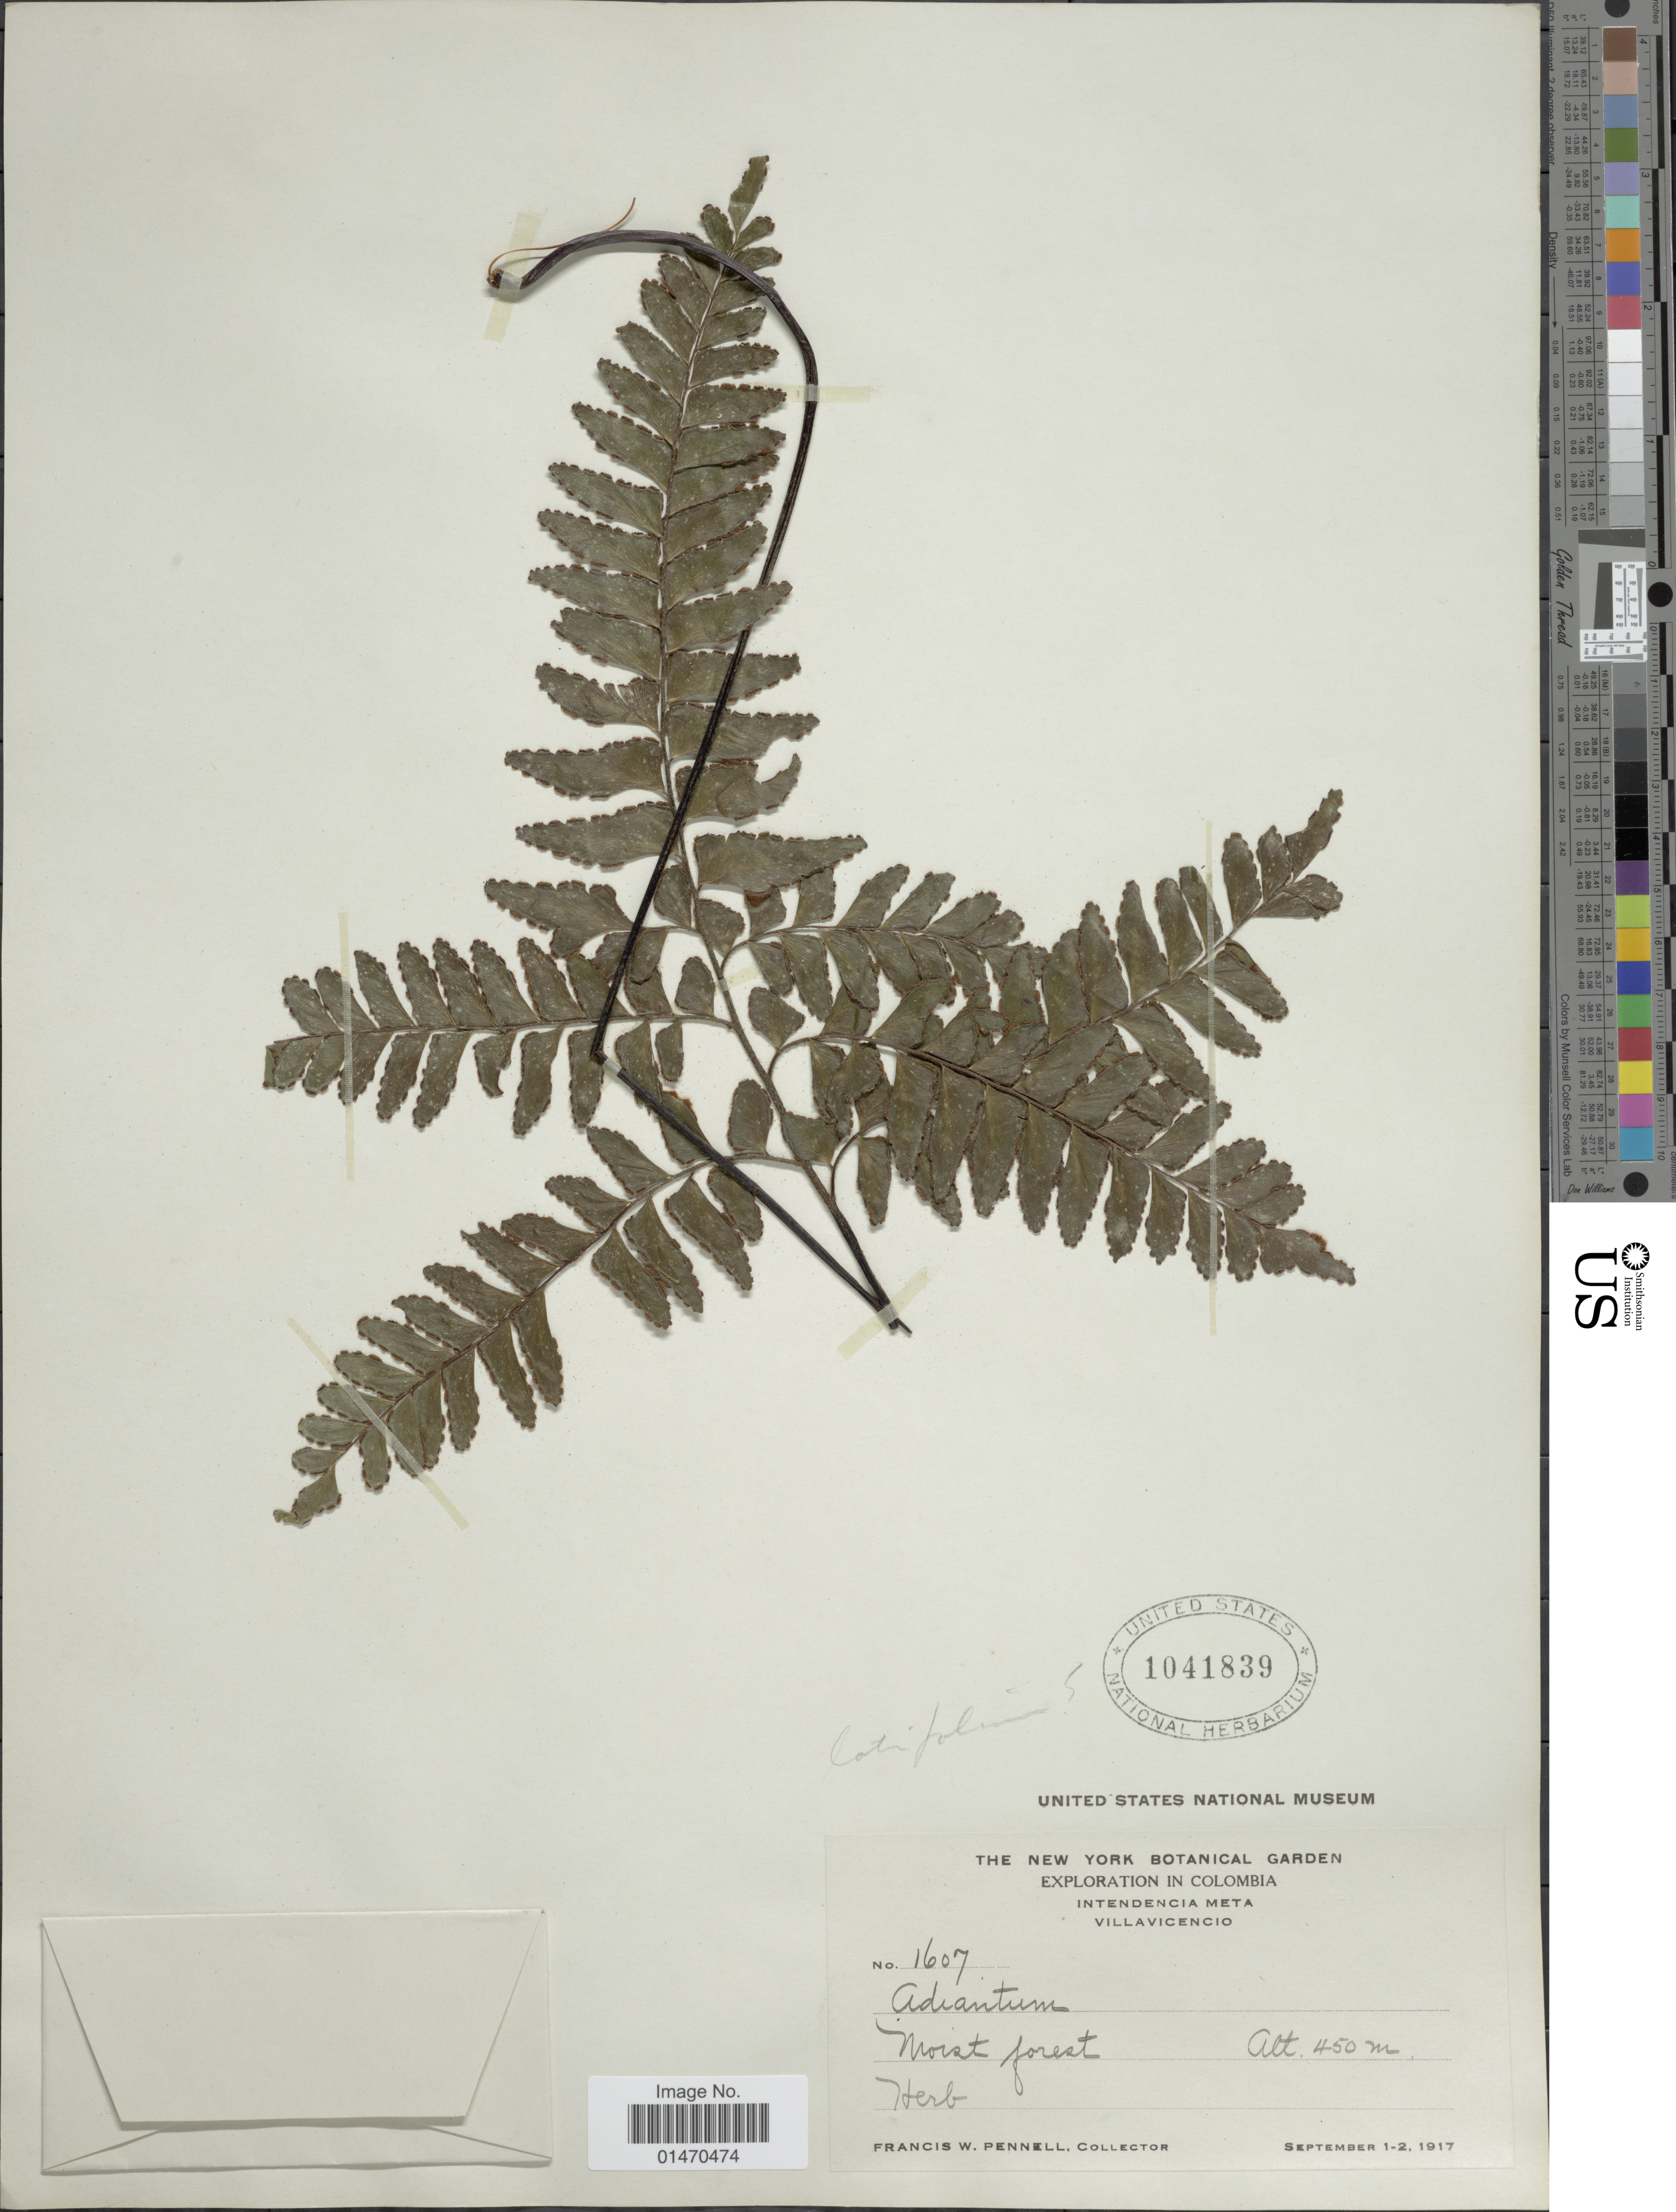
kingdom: Plantae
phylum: Tracheophyta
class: Polypodiopsida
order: Polypodiales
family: Pteridaceae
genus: Adiantum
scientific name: Adiantum latifolium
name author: Lam.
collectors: F. W. Pennell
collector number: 1607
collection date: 1917-09-01/1917-09-02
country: Colombia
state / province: Meta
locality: Intendencia Meta, Villavicencio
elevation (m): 450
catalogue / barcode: US 1041839